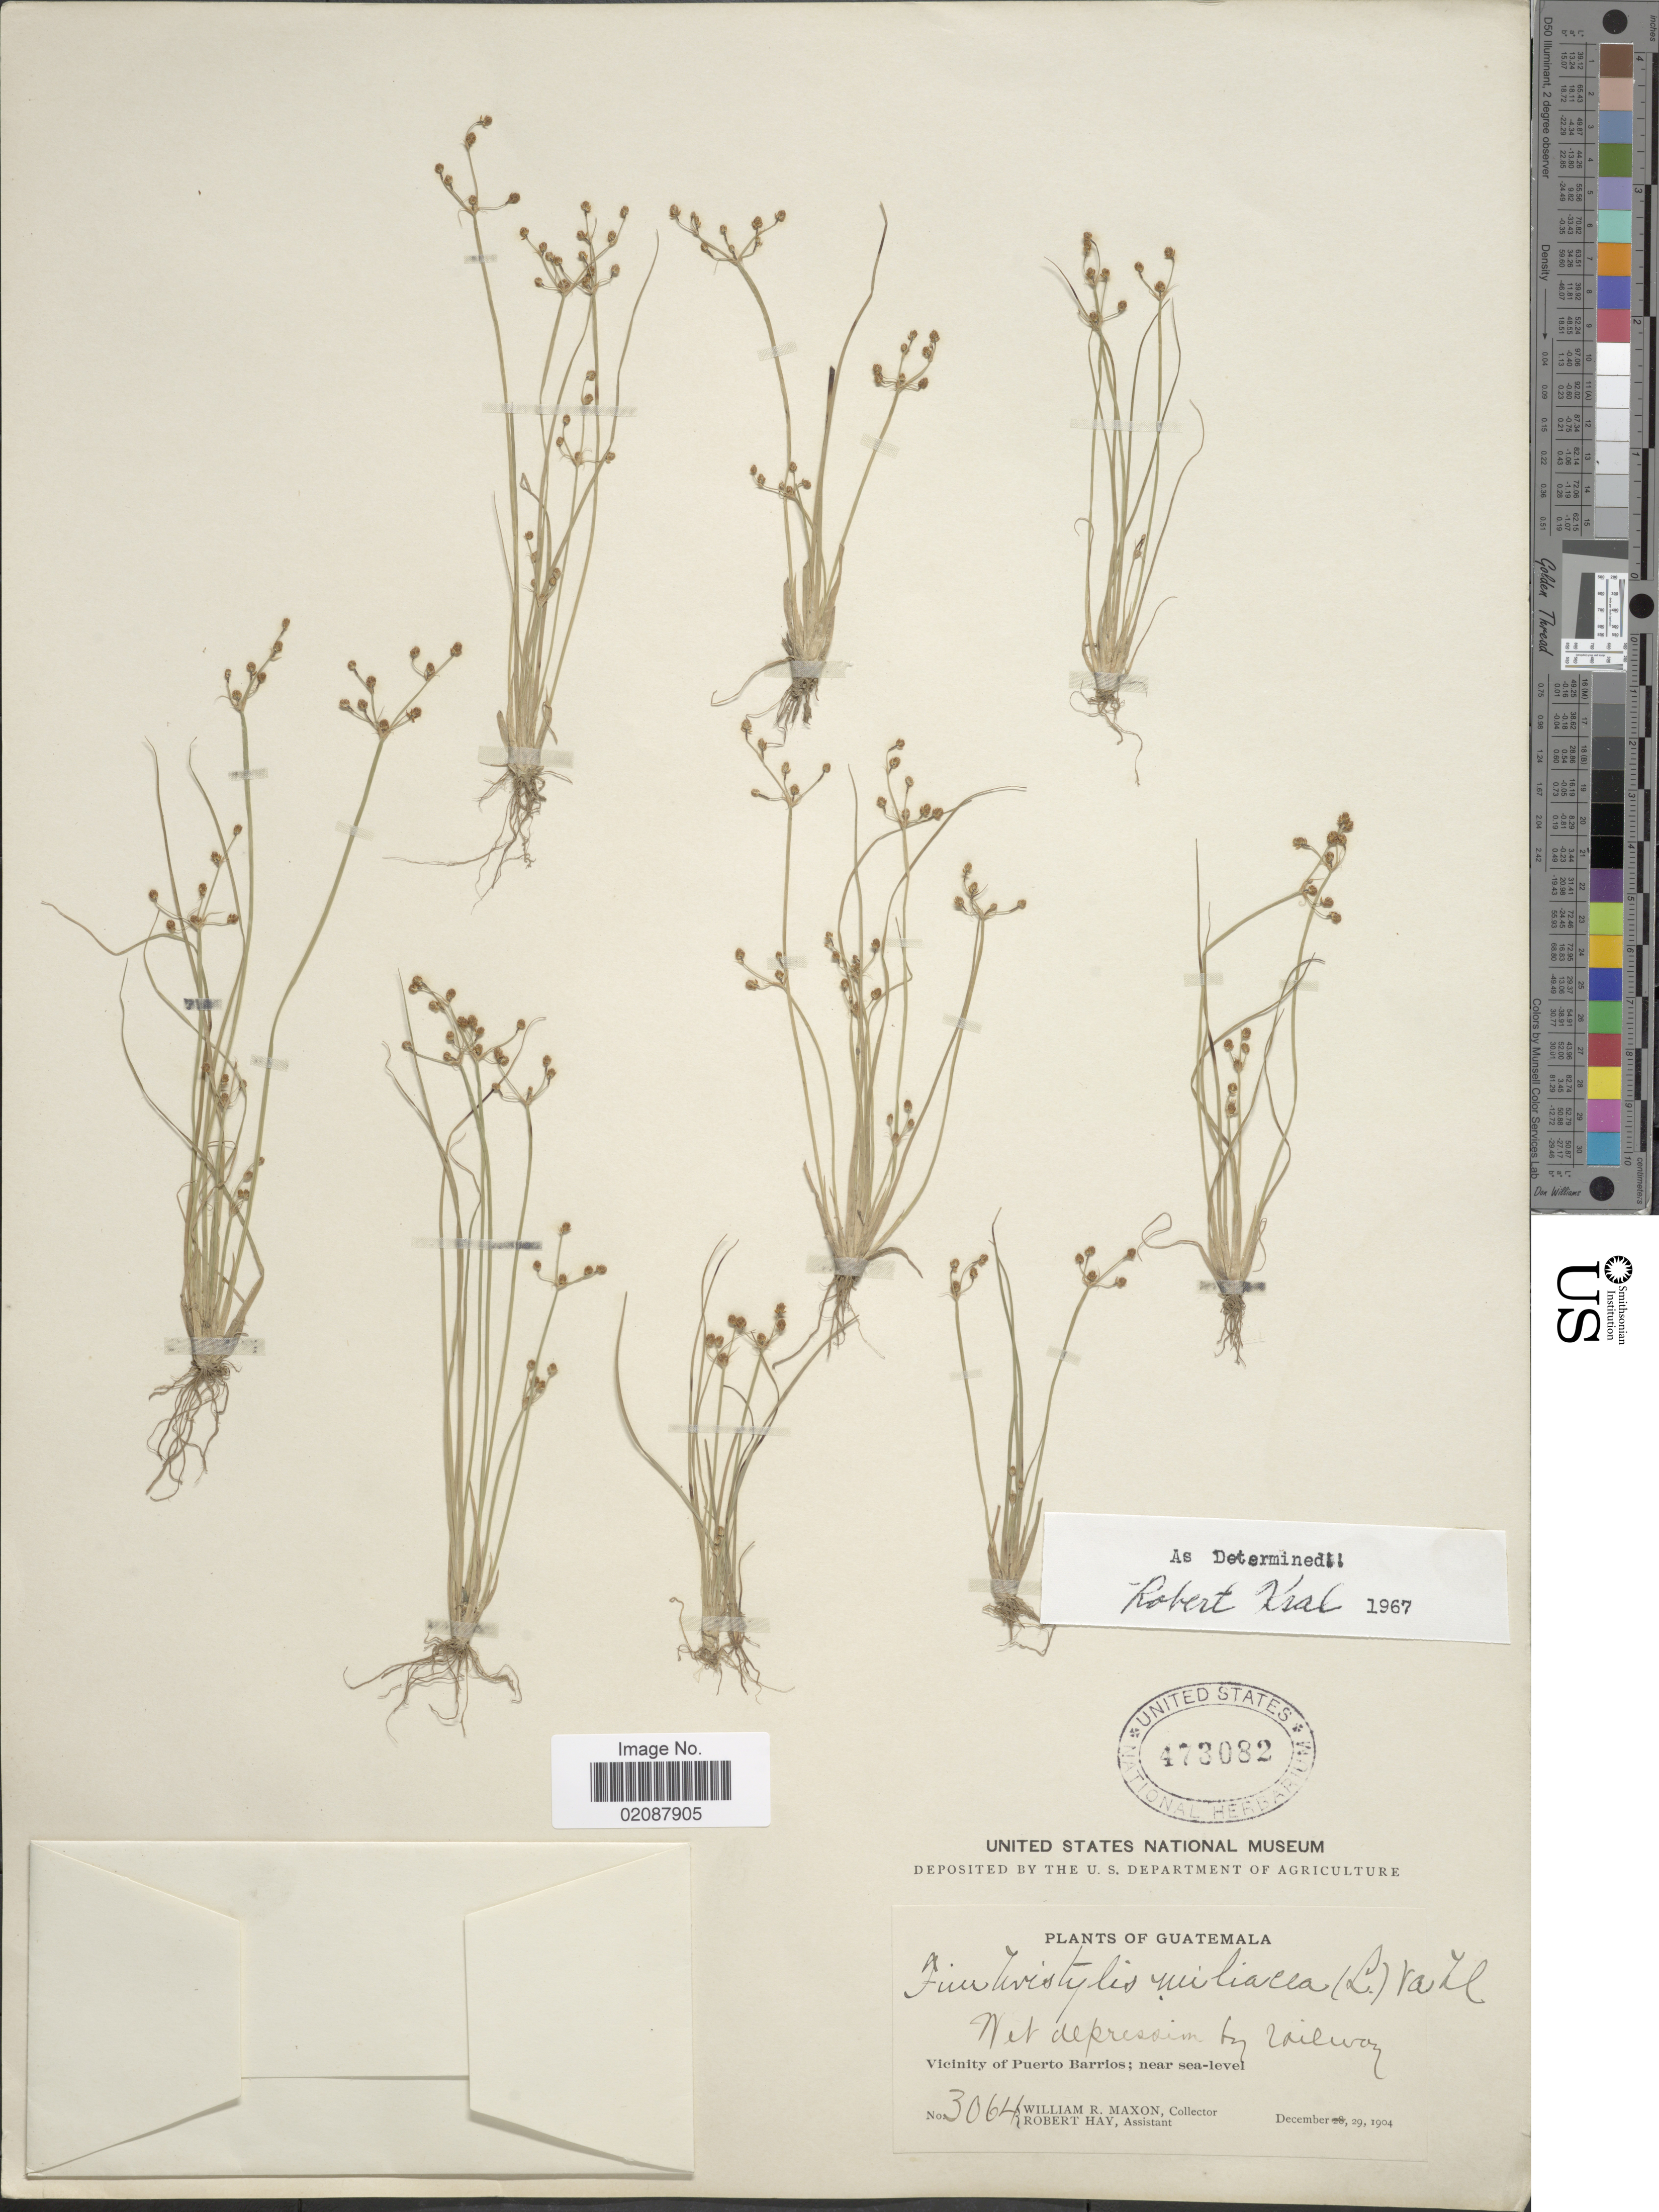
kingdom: Plantae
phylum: Tracheophyta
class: Liliopsida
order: Poales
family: Cyperaceae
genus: Fimbristylis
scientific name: Fimbristylis littoralis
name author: Gaudich.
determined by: Strong, M. T., (US), Smithsonian Institution - National Museum of Natural History (UNITED STATES)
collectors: W. R. Maxon & R. Hay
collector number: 3064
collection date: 1904-12-29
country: Guatemala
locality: Vicinity of Puerto Barrios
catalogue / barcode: US 473082